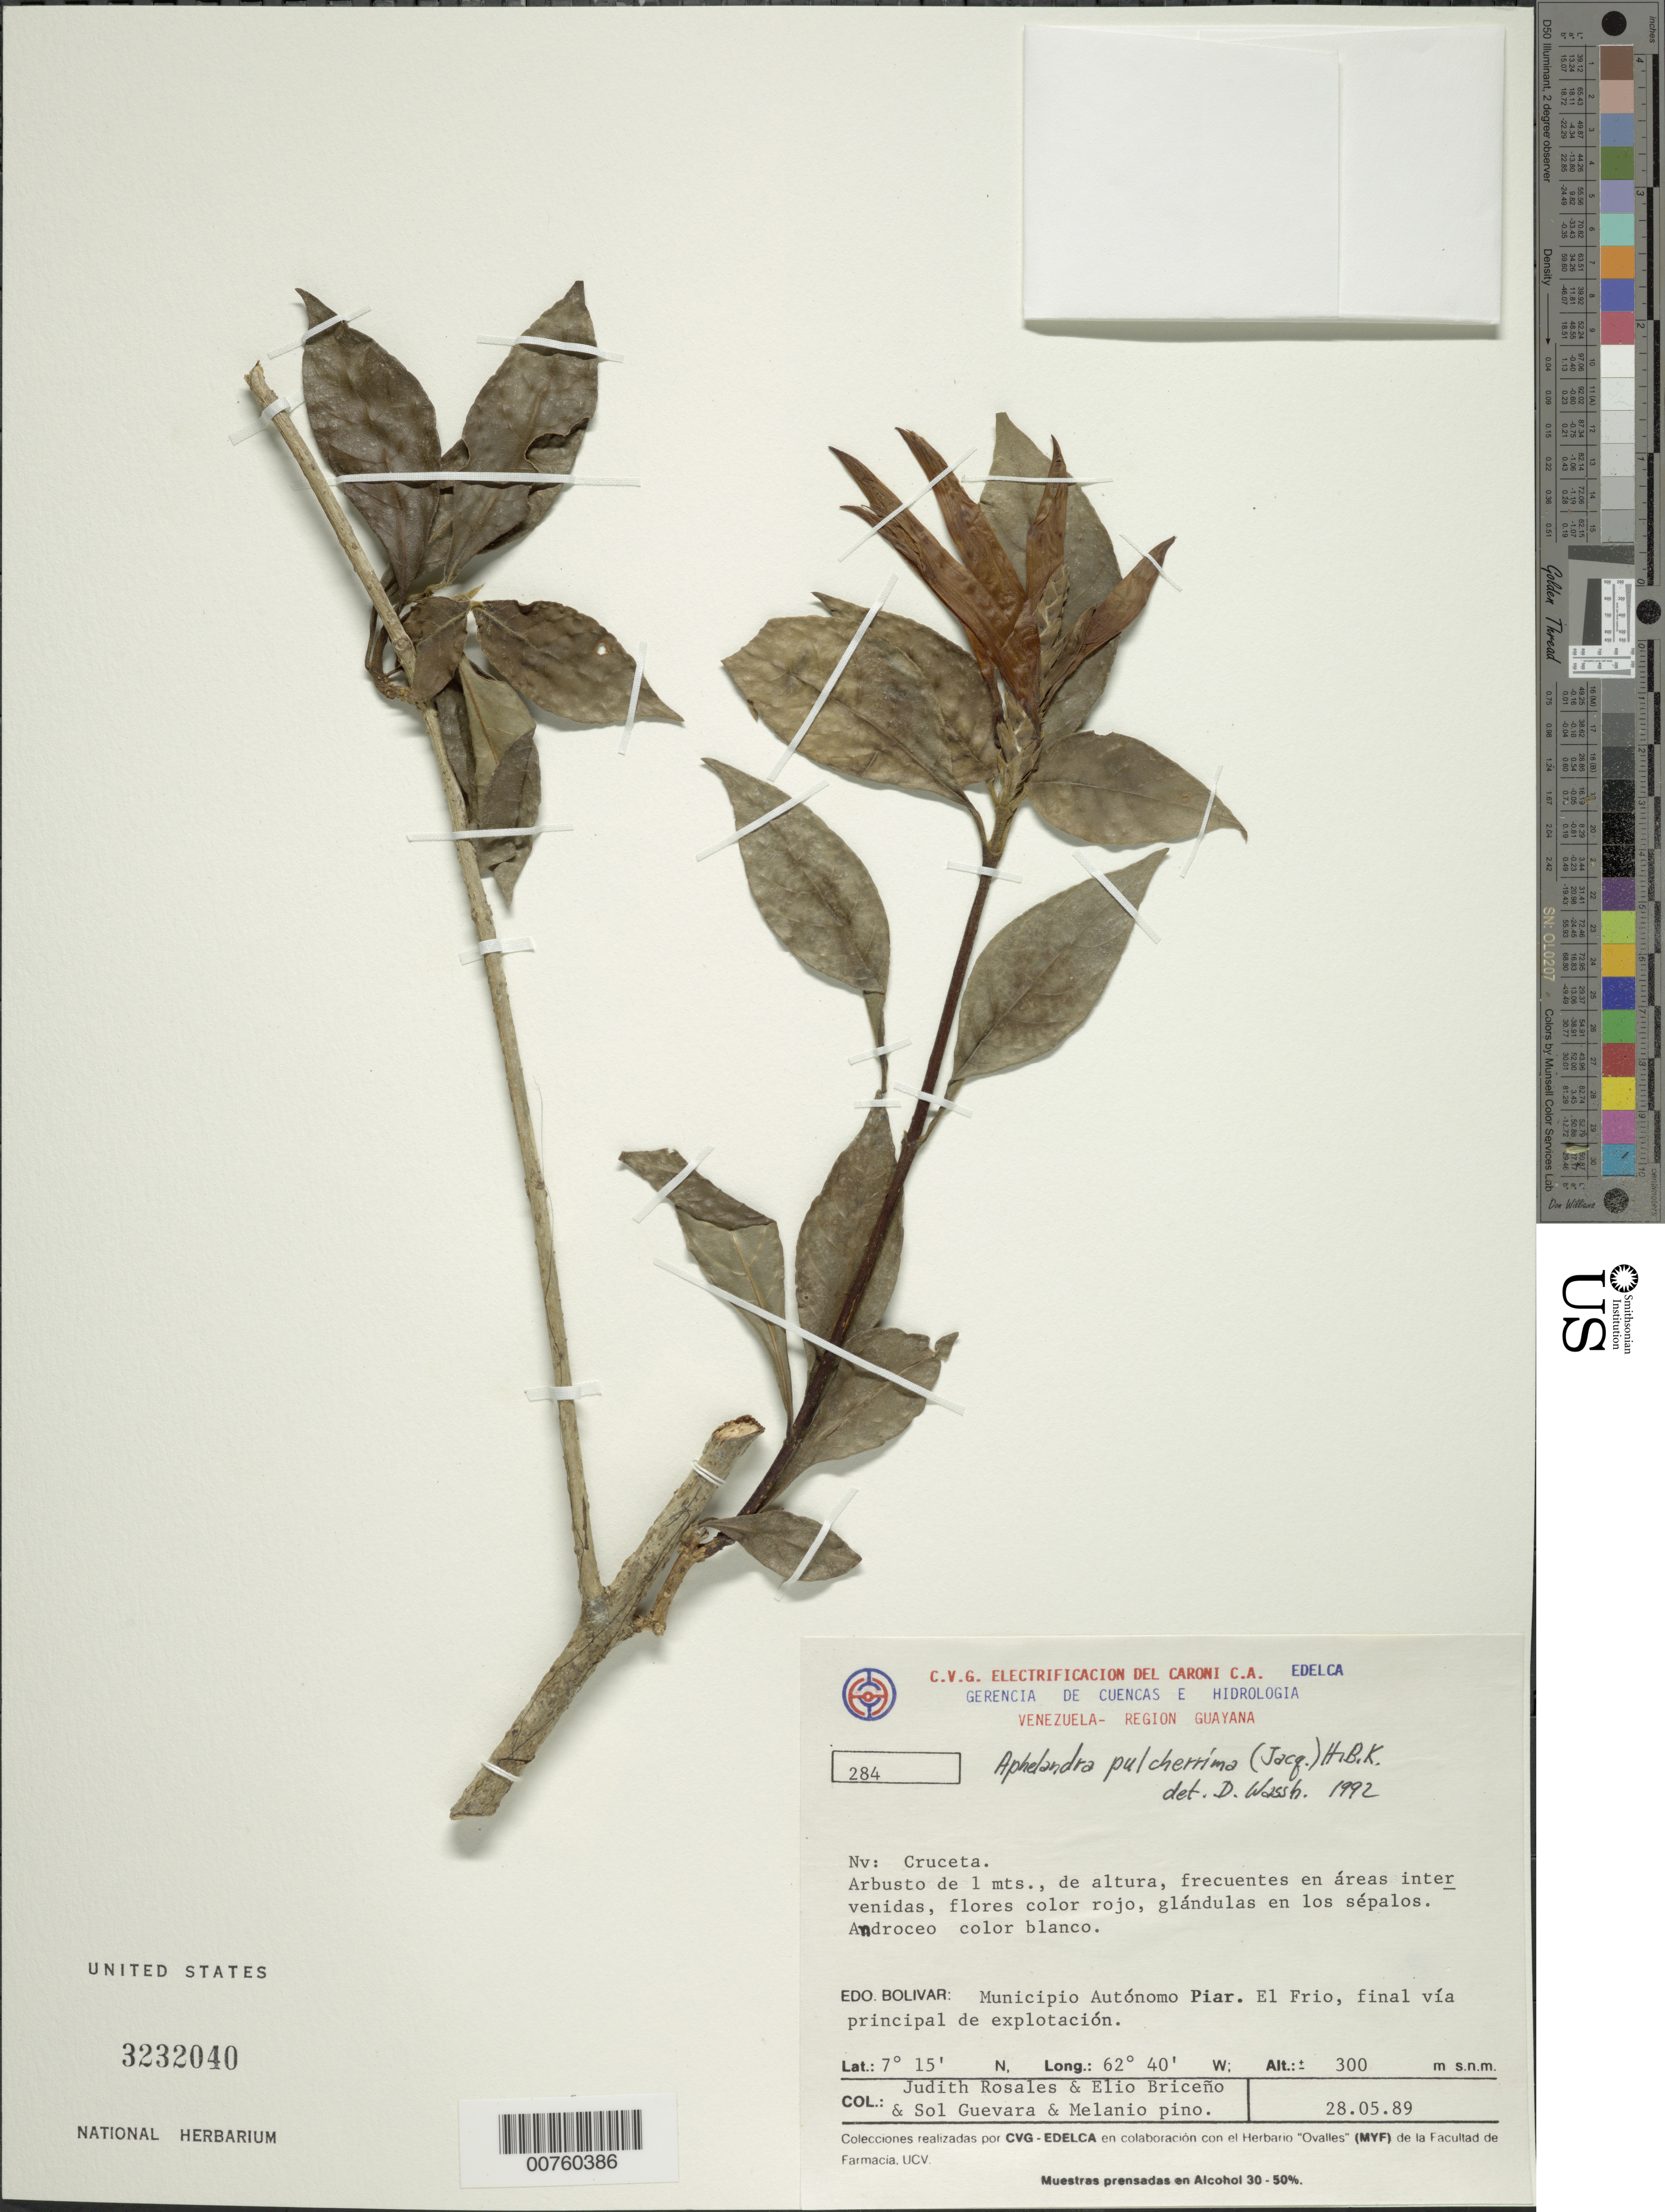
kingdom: Plantae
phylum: Tracheophyta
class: Magnoliopsida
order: Lamiales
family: Acanthaceae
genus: Aphelandra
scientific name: Aphelandra pulcherrima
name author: (Jacq.) Kunth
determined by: Wasshausen, Dieter C., (BOT), Smithsonian Institution - National Museum of Natural History (UNITED STATES)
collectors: J. Rosales, E. Briceño, S. Guevara & J. Pino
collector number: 284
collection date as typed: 28-May-89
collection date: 1989-05-28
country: Venezuela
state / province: Bolívar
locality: Mun. Autonómo Piar; El Frío, final vía principal de explotación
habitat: Areas intervenidas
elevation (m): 300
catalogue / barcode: US 3232040